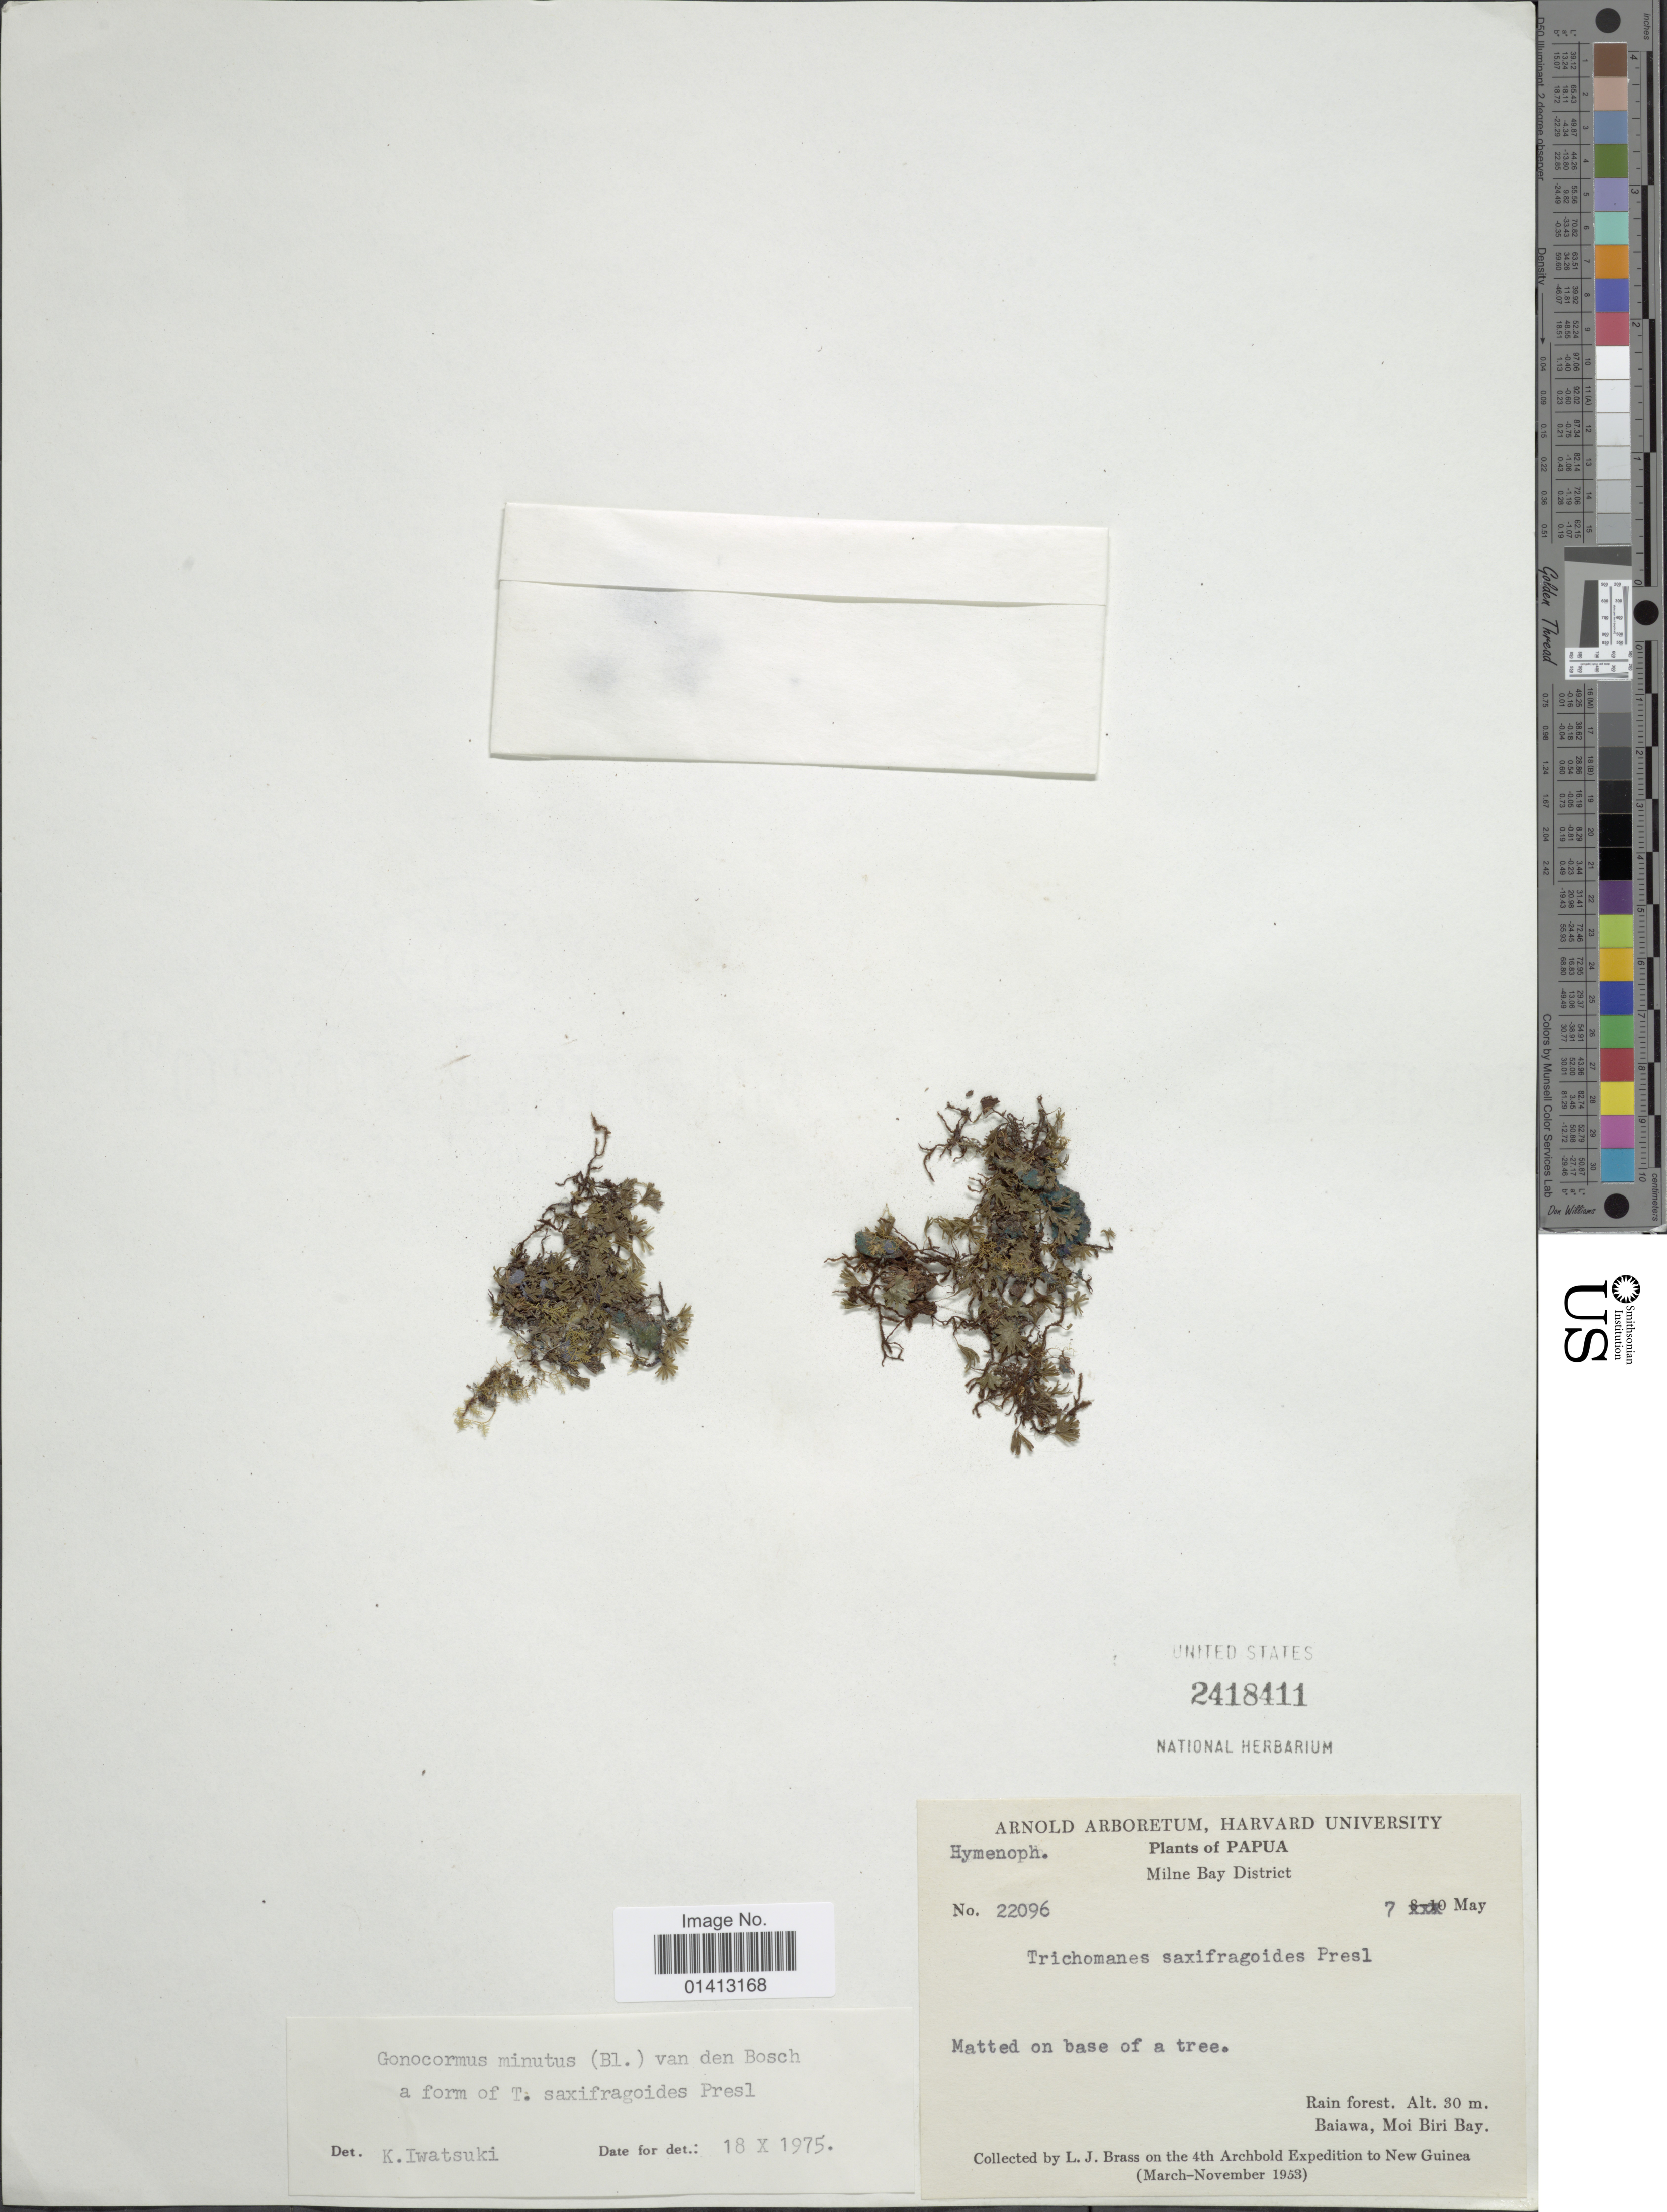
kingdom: Plantae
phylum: Tracheophyta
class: Polypodiopsida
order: Hymenophyllales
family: Hymenophyllaceae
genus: Crepidomanes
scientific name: Crepidomanes minutum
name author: (Blume) K. Iwats.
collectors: L. J. Brass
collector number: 22096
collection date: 1953-05-07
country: Papua New Guinea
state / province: Milne Bay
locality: Milne Bay District, Baiawa, Moi Biri Bay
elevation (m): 30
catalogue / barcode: US 2418411